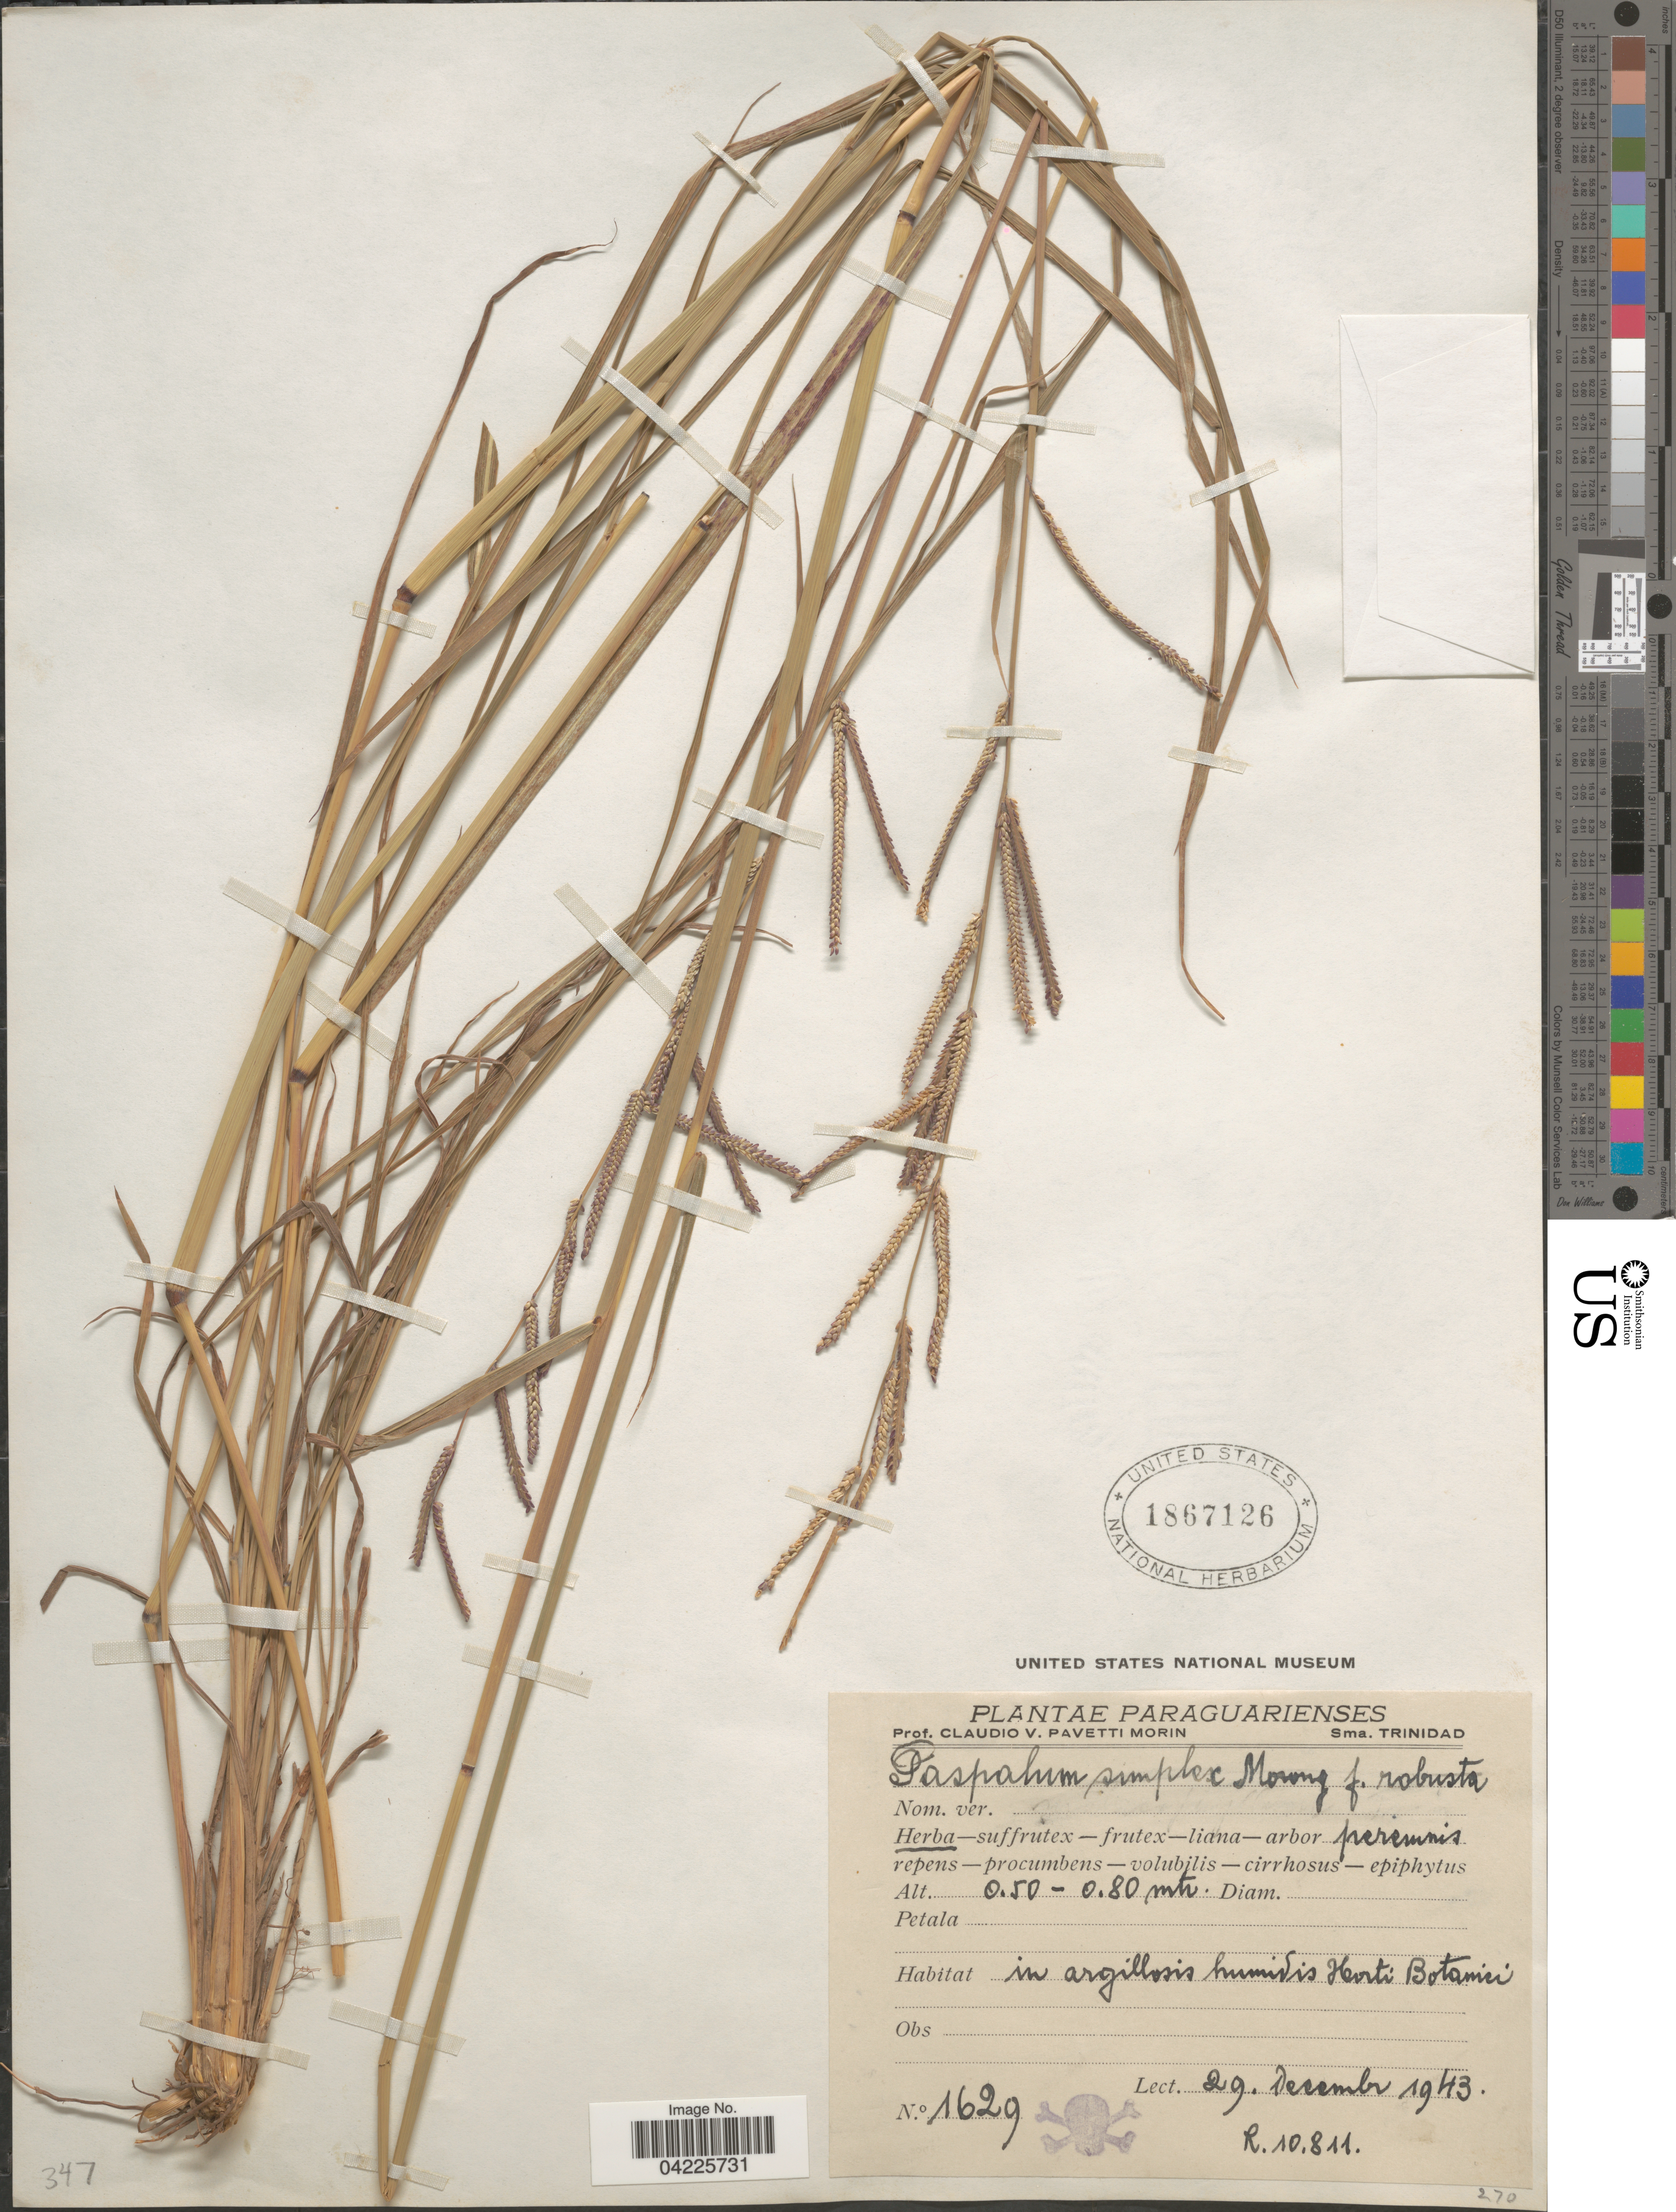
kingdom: Plantae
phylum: Tracheophyta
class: Liliopsida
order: Poales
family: Poaceae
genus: Paspalum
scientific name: Paspalum simplex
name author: Morong in Morong & Britton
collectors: C. Pavetti Morin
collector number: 1629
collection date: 1943-12-29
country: Paraguay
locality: In argillosis humidis Horti Botanici.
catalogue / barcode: US 1867126